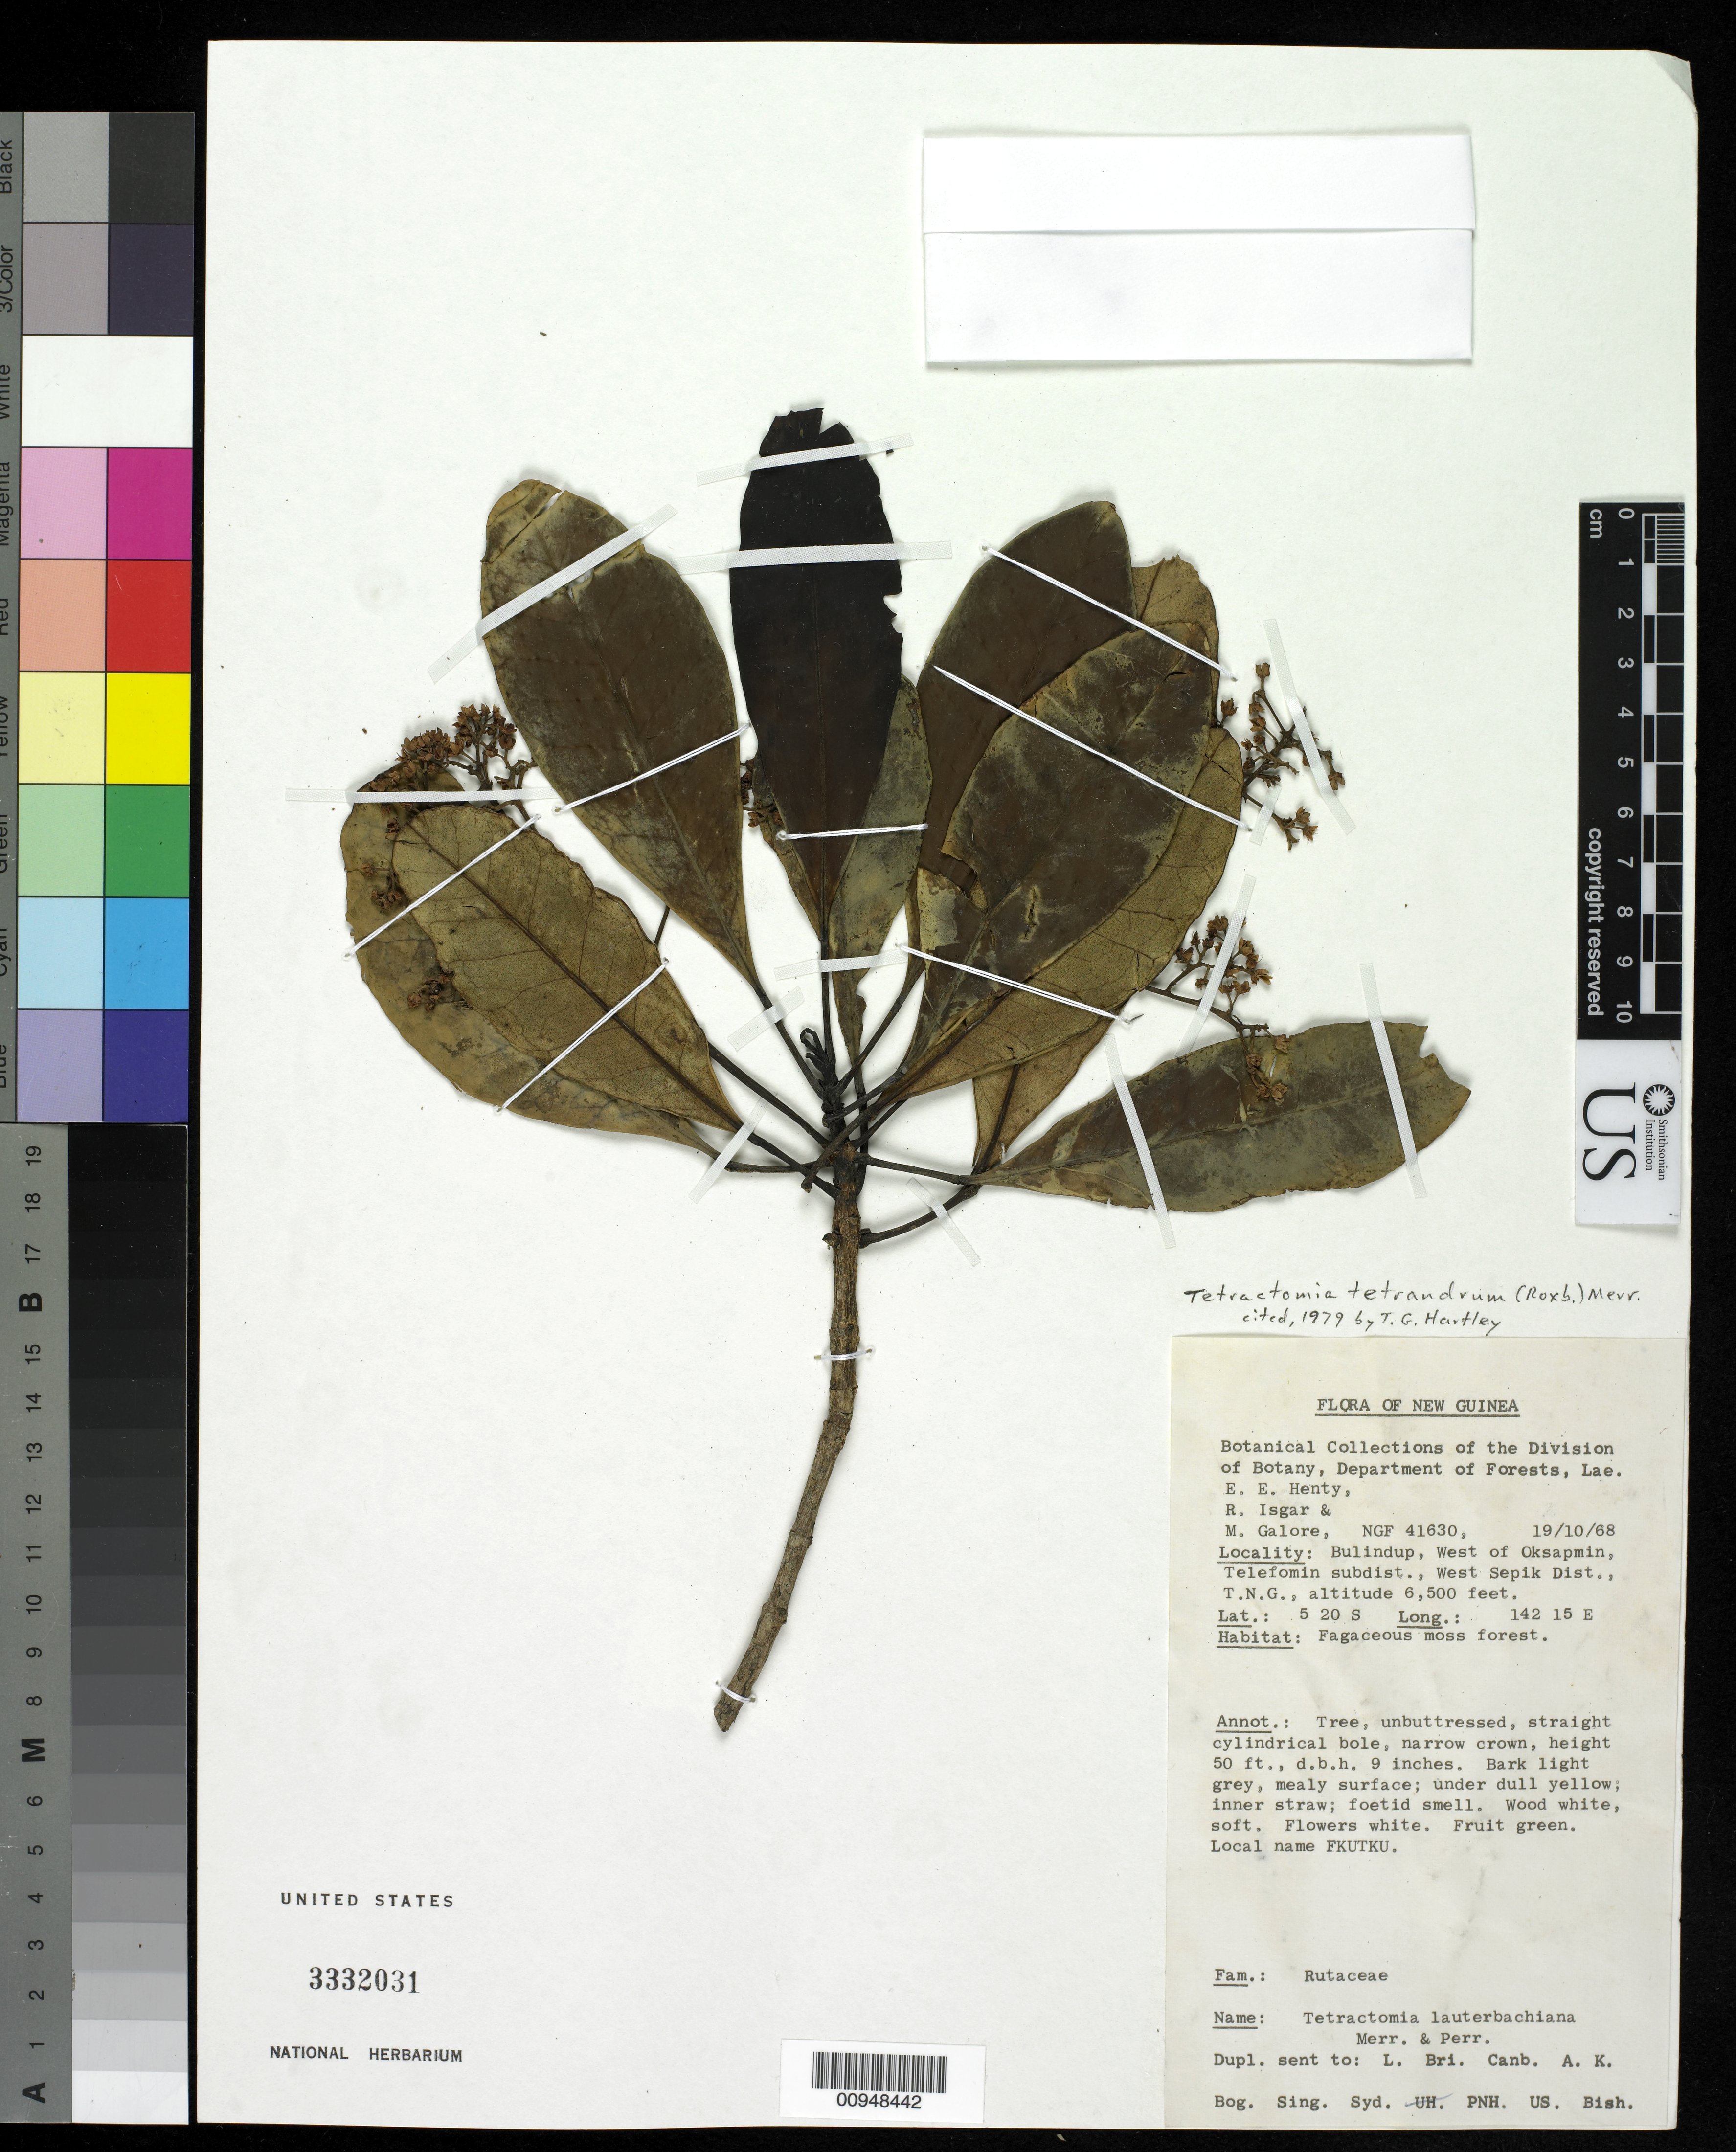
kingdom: Plantae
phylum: Tracheophyta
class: Magnoliopsida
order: Sapindales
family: Rutaceae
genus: Tetractomia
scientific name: Tetractomia tetrandra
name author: (Roxb.) Merr.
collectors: E. Henty, R. Isgar & M. Galore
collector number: NGF 41630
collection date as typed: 19 Oct 1968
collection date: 1968-10-19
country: Papua New Guinea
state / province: Sandaun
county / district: Telefomin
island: New Guinea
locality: Bulindup, West of Oksapmin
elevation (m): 1981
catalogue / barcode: US 3332031